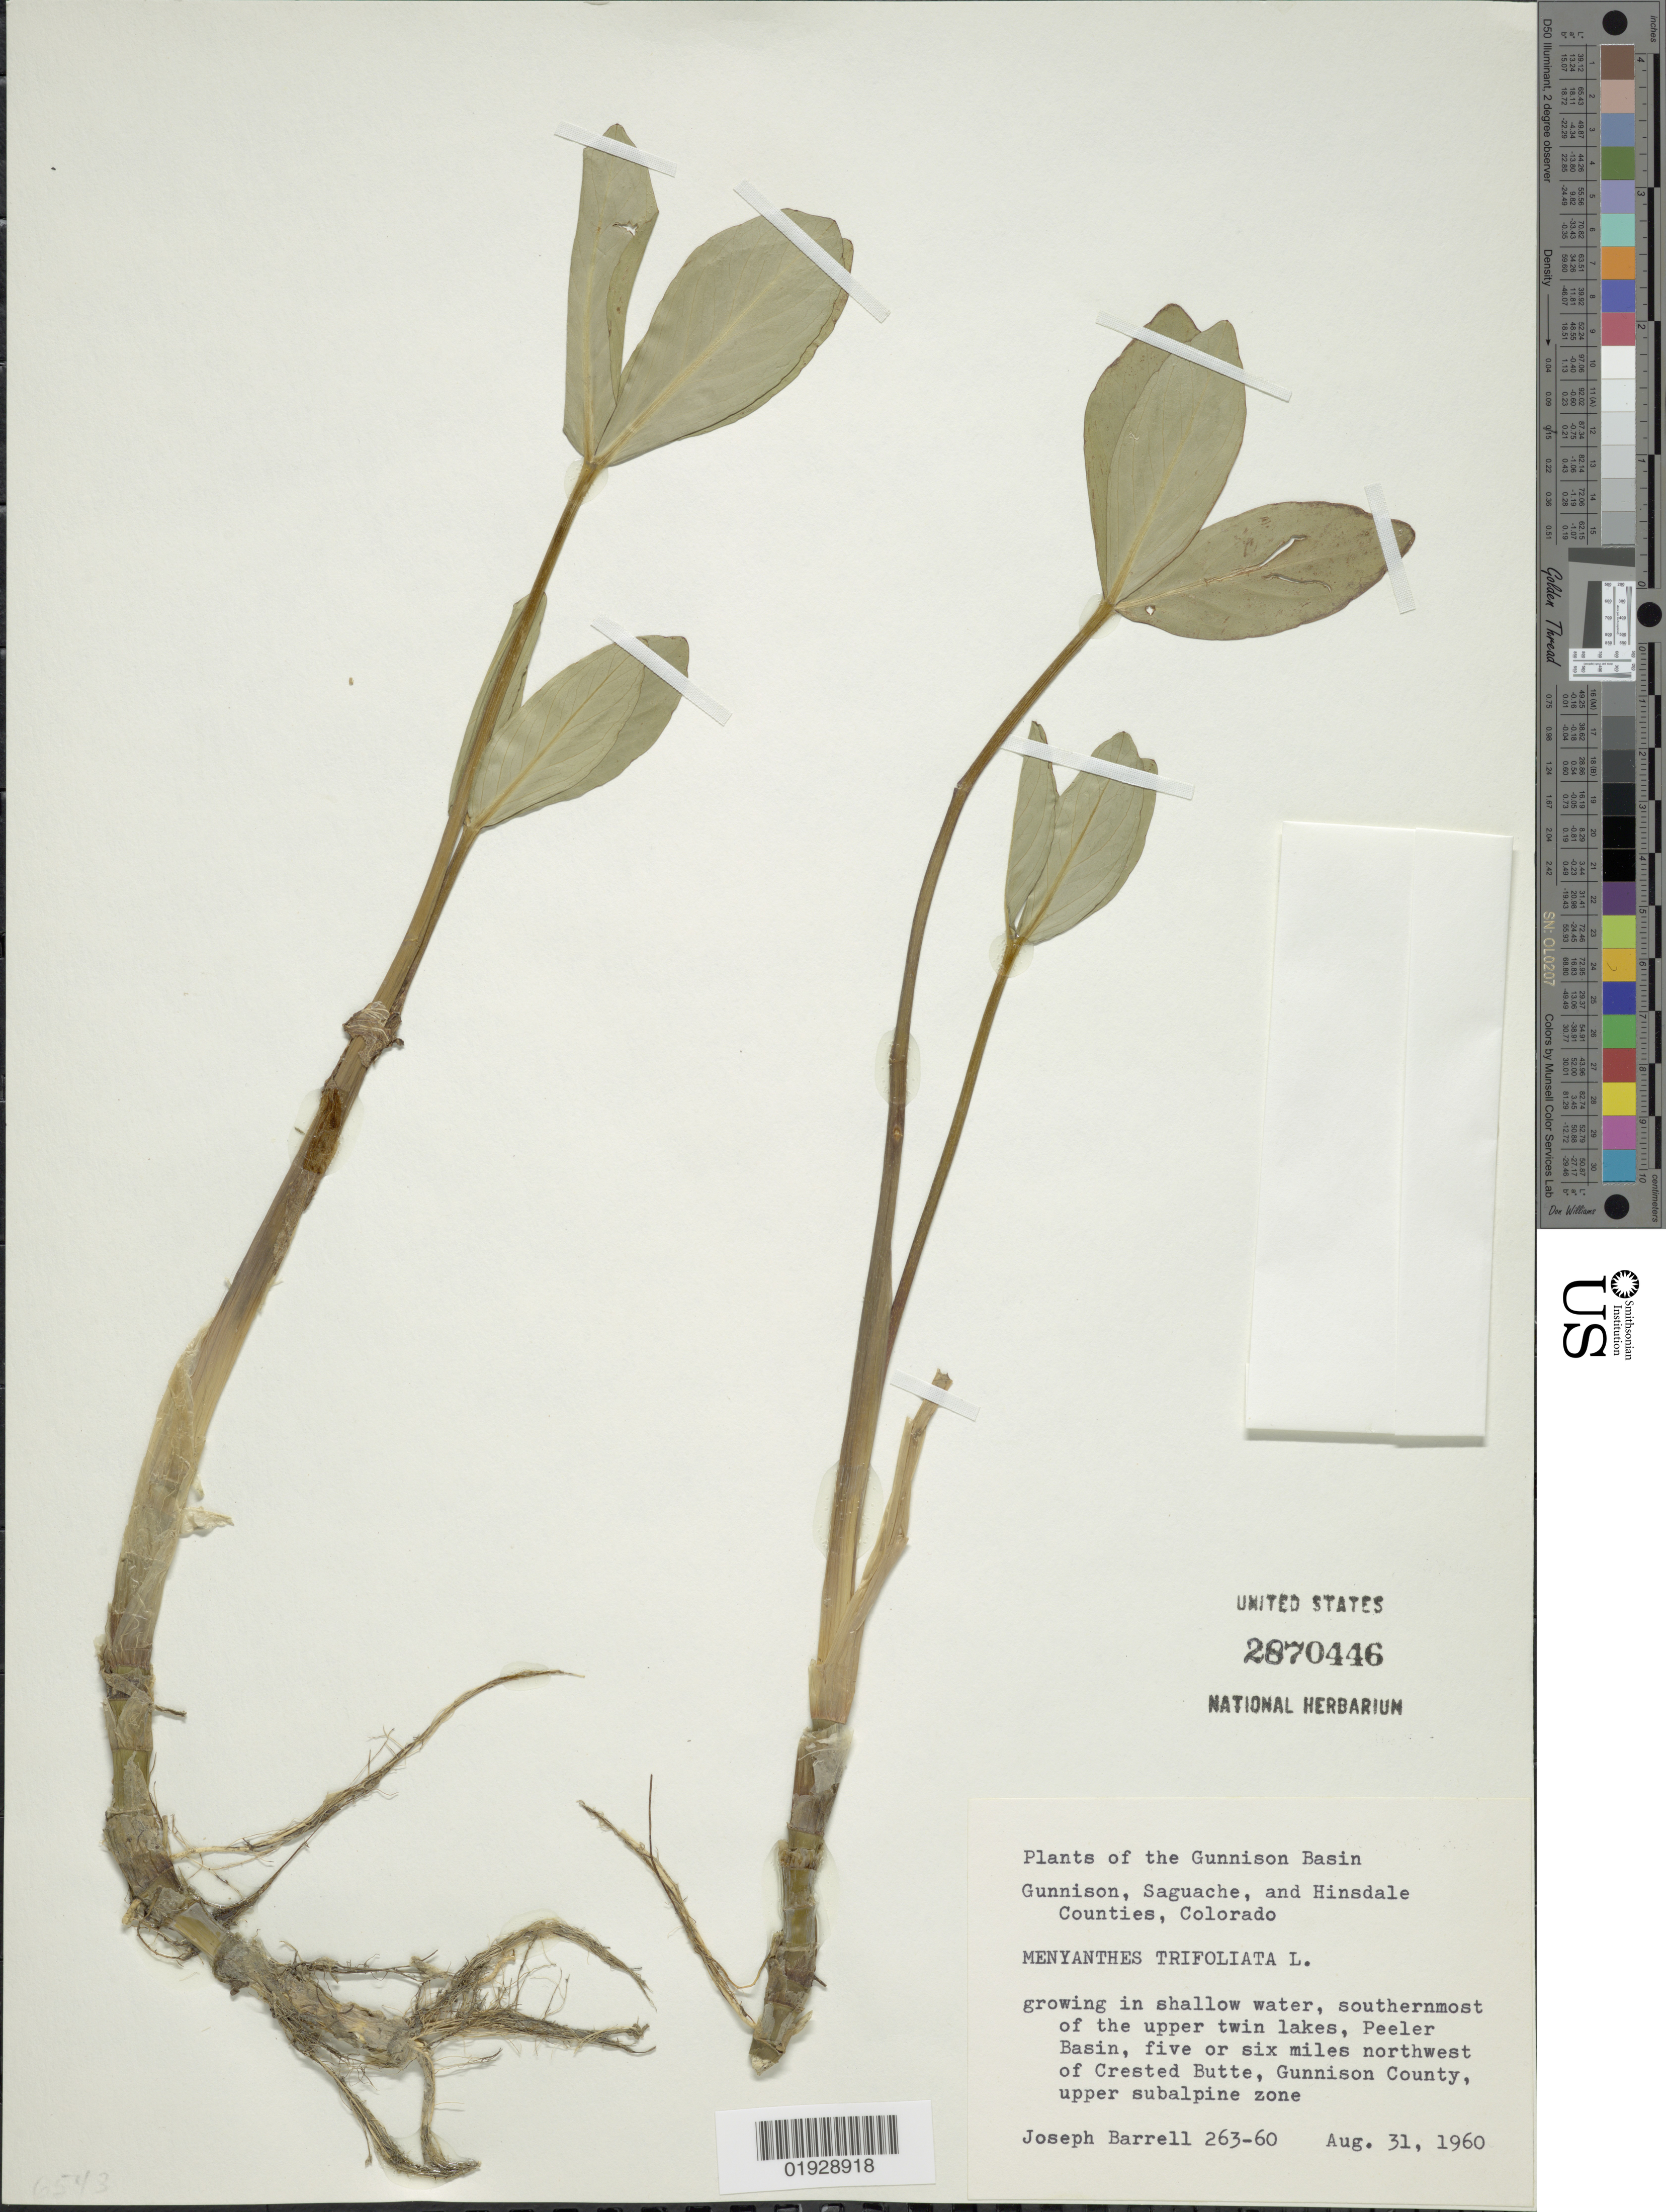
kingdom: Plantae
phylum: Tracheophyta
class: Magnoliopsida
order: Asterales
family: Menyanthaceae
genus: Menyanthes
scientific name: Menyanthes trifoliata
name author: L.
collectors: J. Barrell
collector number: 263-60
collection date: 1960-08-31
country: United States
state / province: Colorado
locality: The Gunnison Basin. Growing in shallow water, southernmost of the upper twin lakes, Peeler Basin, five or six miles northwest of Crested Butte, Gunnison County, upper subalpine zone.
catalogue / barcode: US 2870446